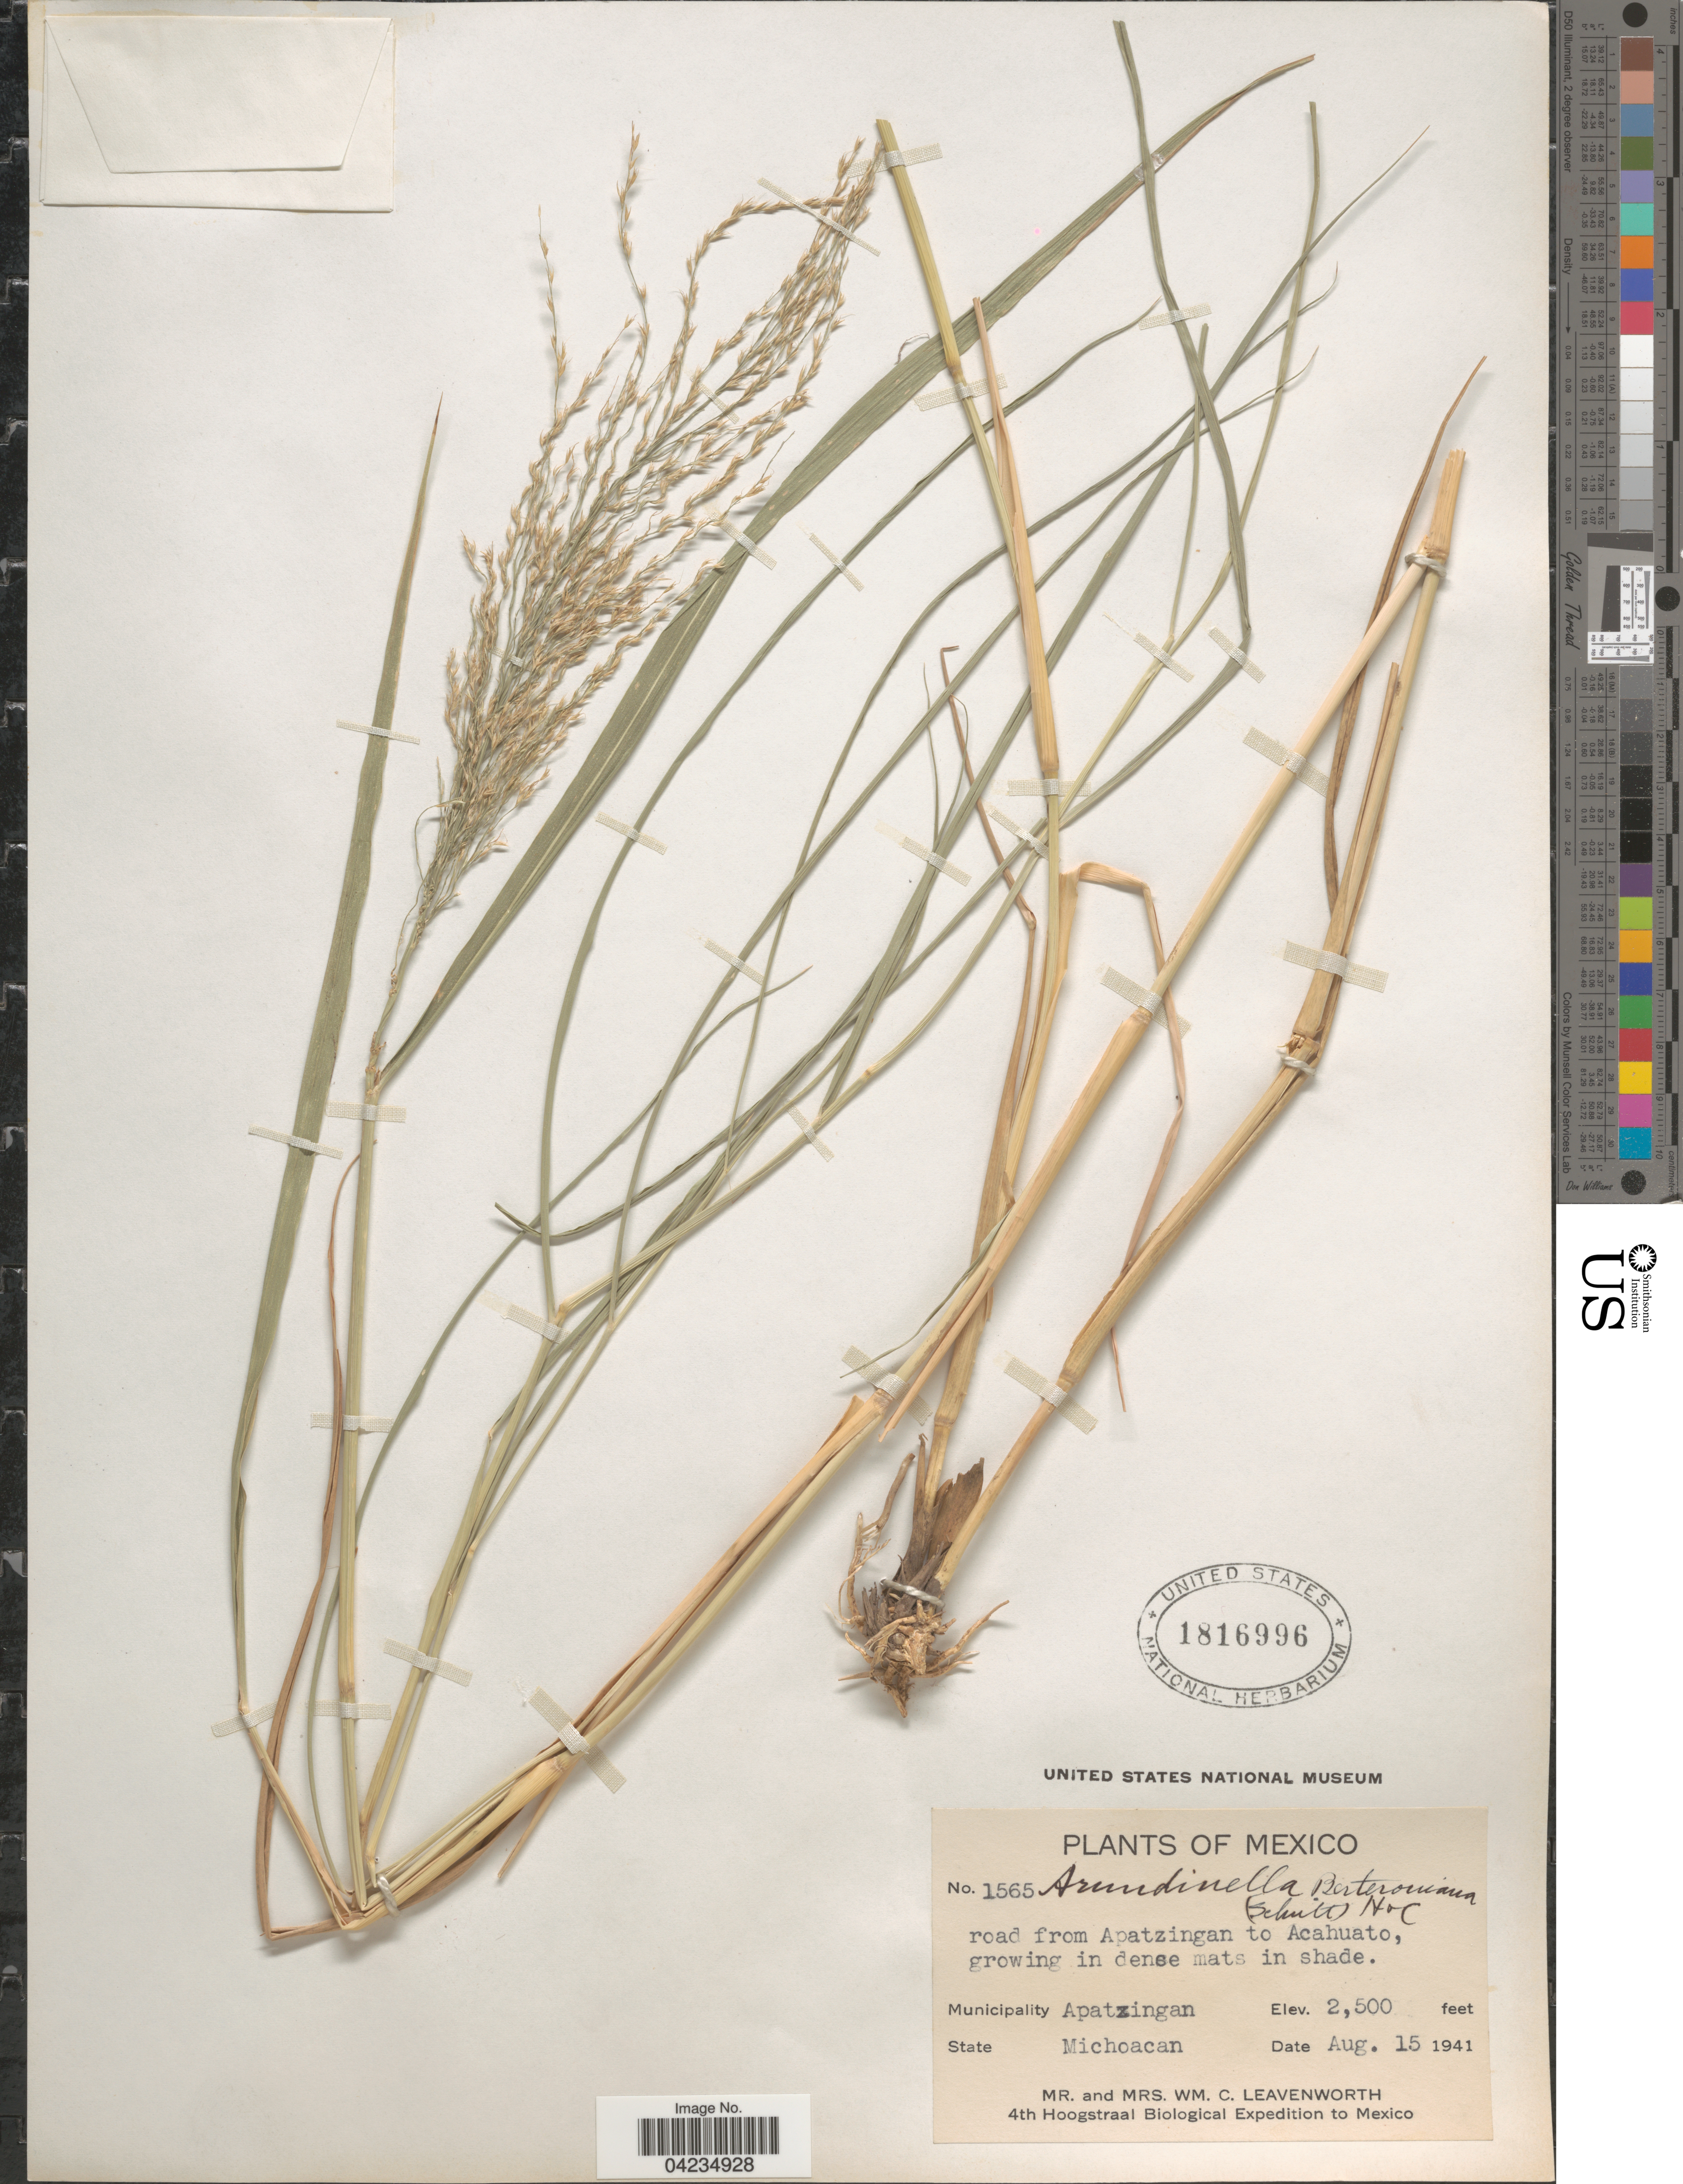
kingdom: Plantae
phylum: Tracheophyta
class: Liliopsida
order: Poales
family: Poaceae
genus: Arundinella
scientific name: Arundinella berteroniana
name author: (Schult.) Hitchc. & Chase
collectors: W. C. Leavenworth & Mrs. W. C. Leavenworth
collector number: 1565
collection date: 1941-08-15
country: Mexico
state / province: Michoacán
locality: Road from Apatzingan to Acahuato, Municipality Apatzingan. 4th Hoogstraal Biological Expedition to Mexico.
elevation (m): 762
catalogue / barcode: US 1816996